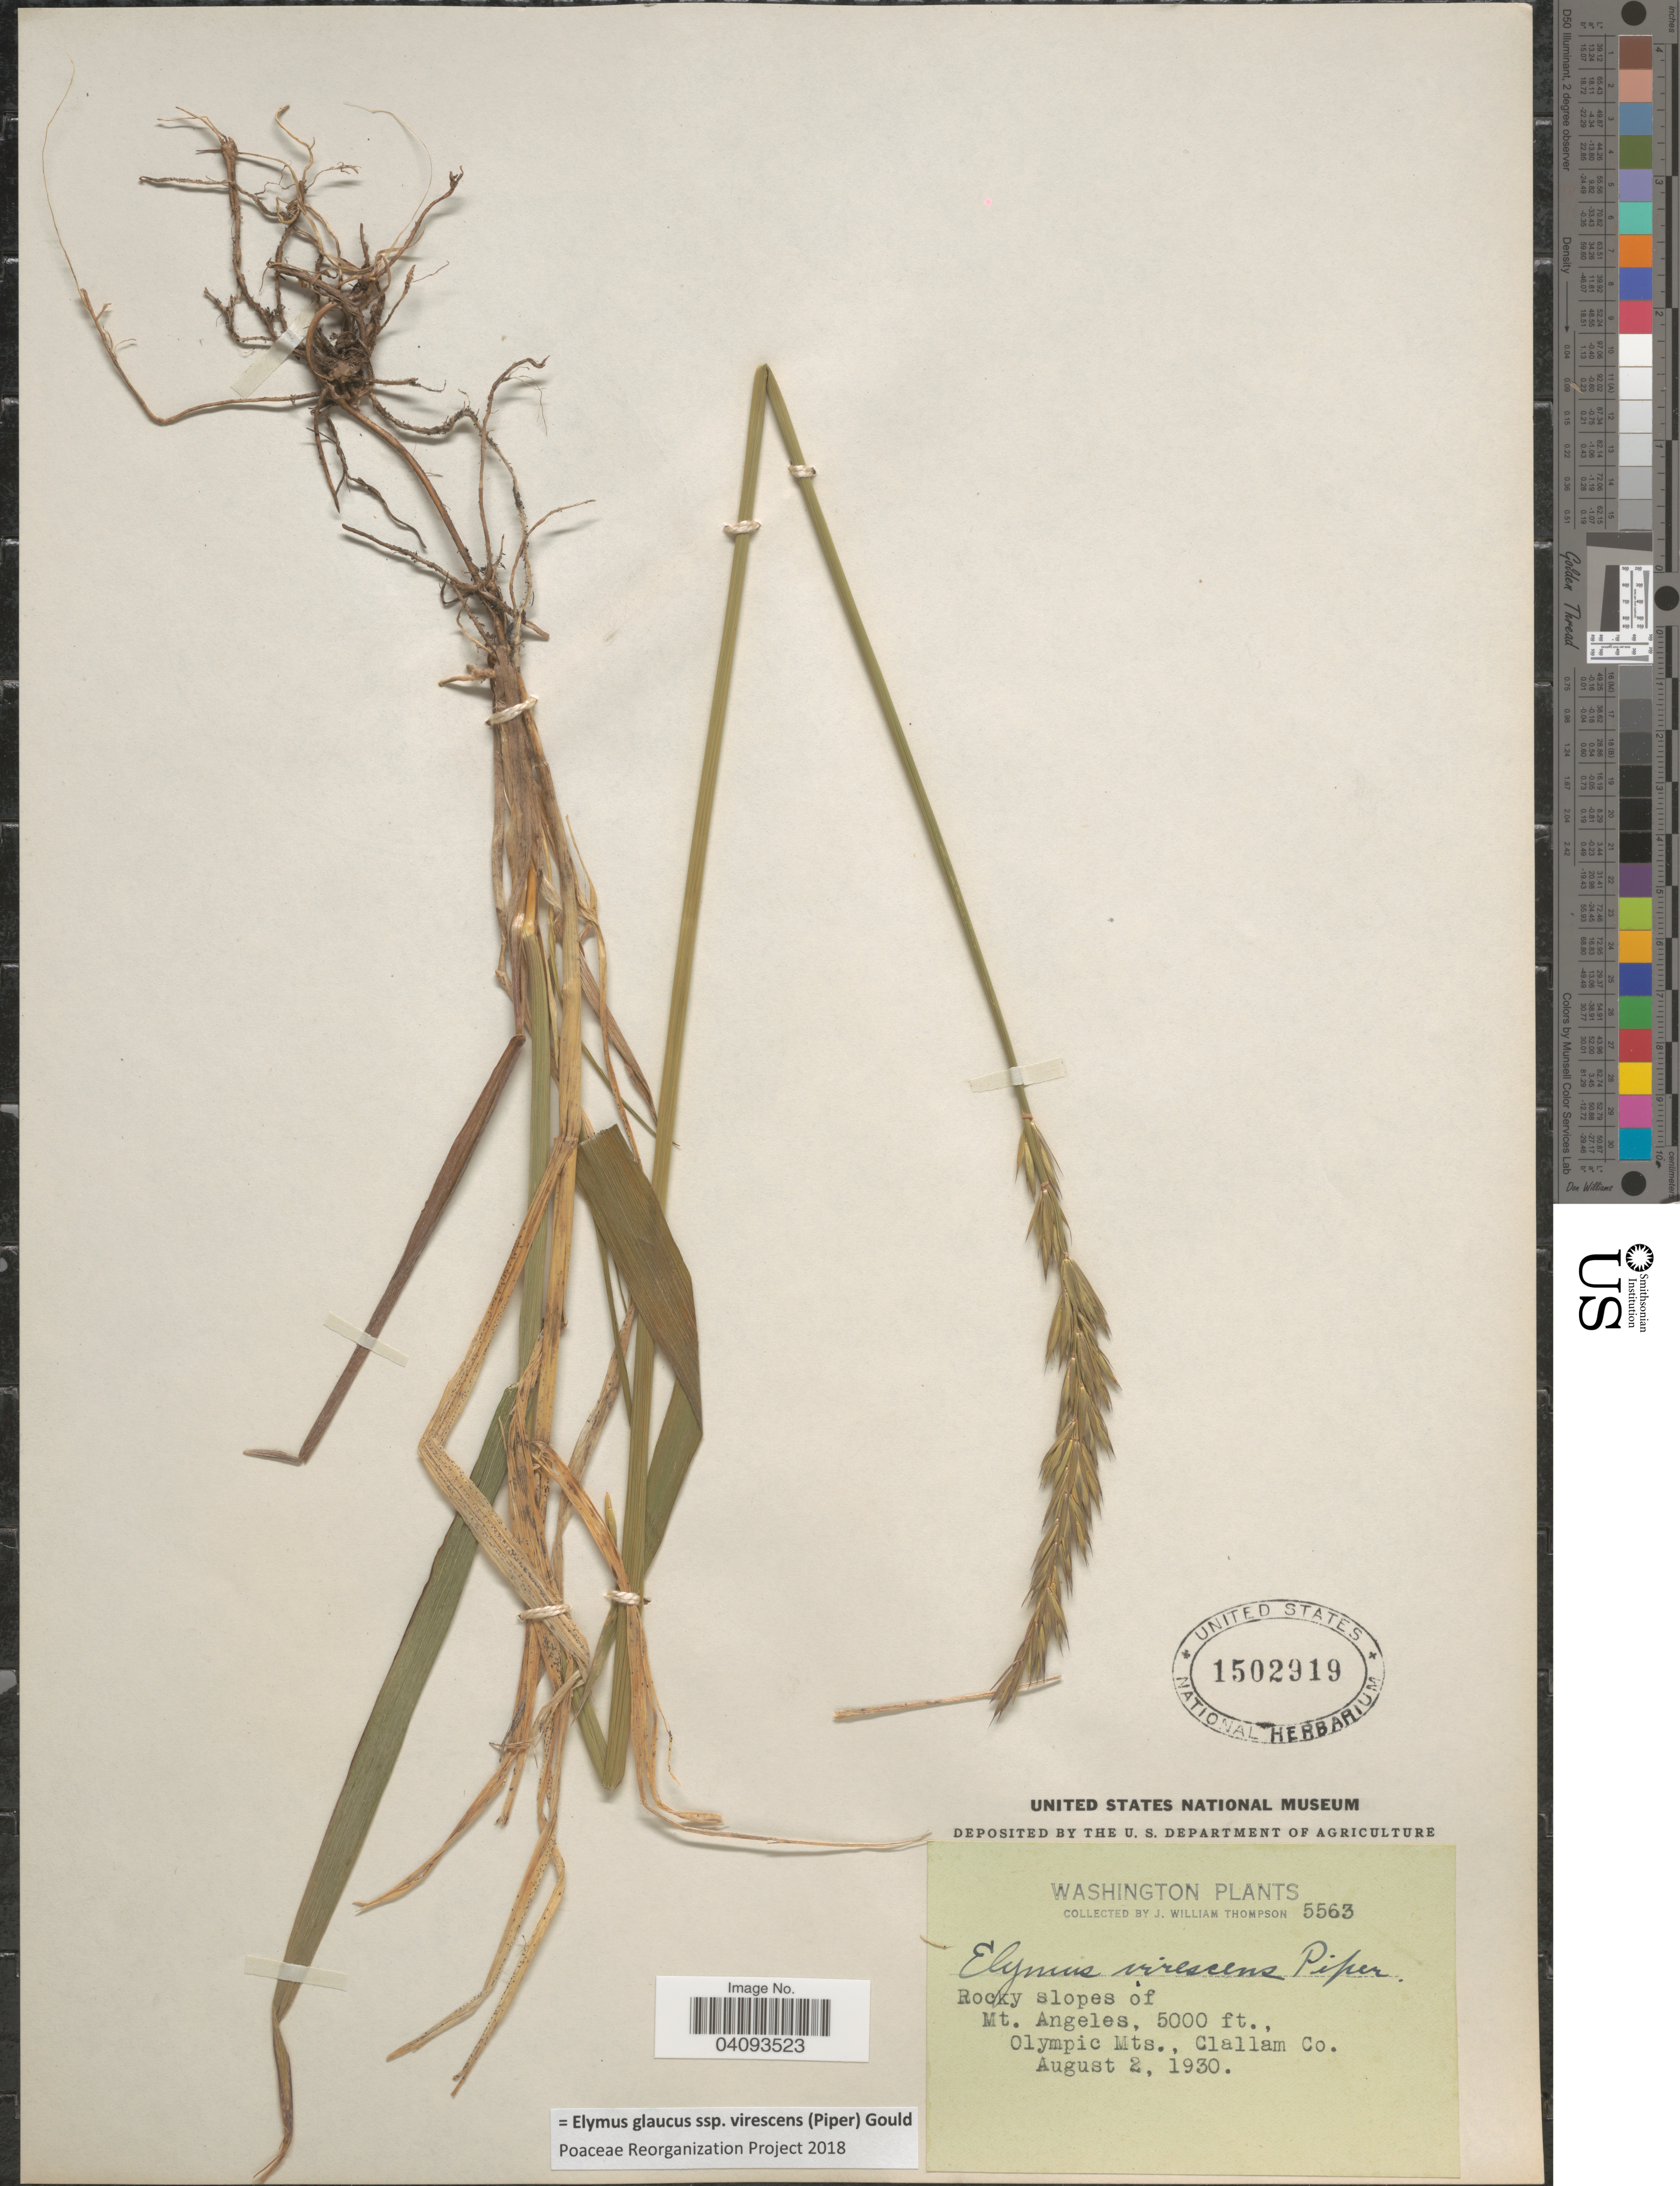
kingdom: Plantae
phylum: Tracheophyta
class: Liliopsida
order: Poales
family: Poaceae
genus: Elymus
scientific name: Elymus glaucus subsp. virescens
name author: (Piper) Gould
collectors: J. W. Thompson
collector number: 5563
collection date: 1930-08-02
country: United States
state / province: Washington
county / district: Clallam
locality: Rocky slopes of Mt. Angeles, Olympic Mts., Clallam Co.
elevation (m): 1524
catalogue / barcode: US 1502919